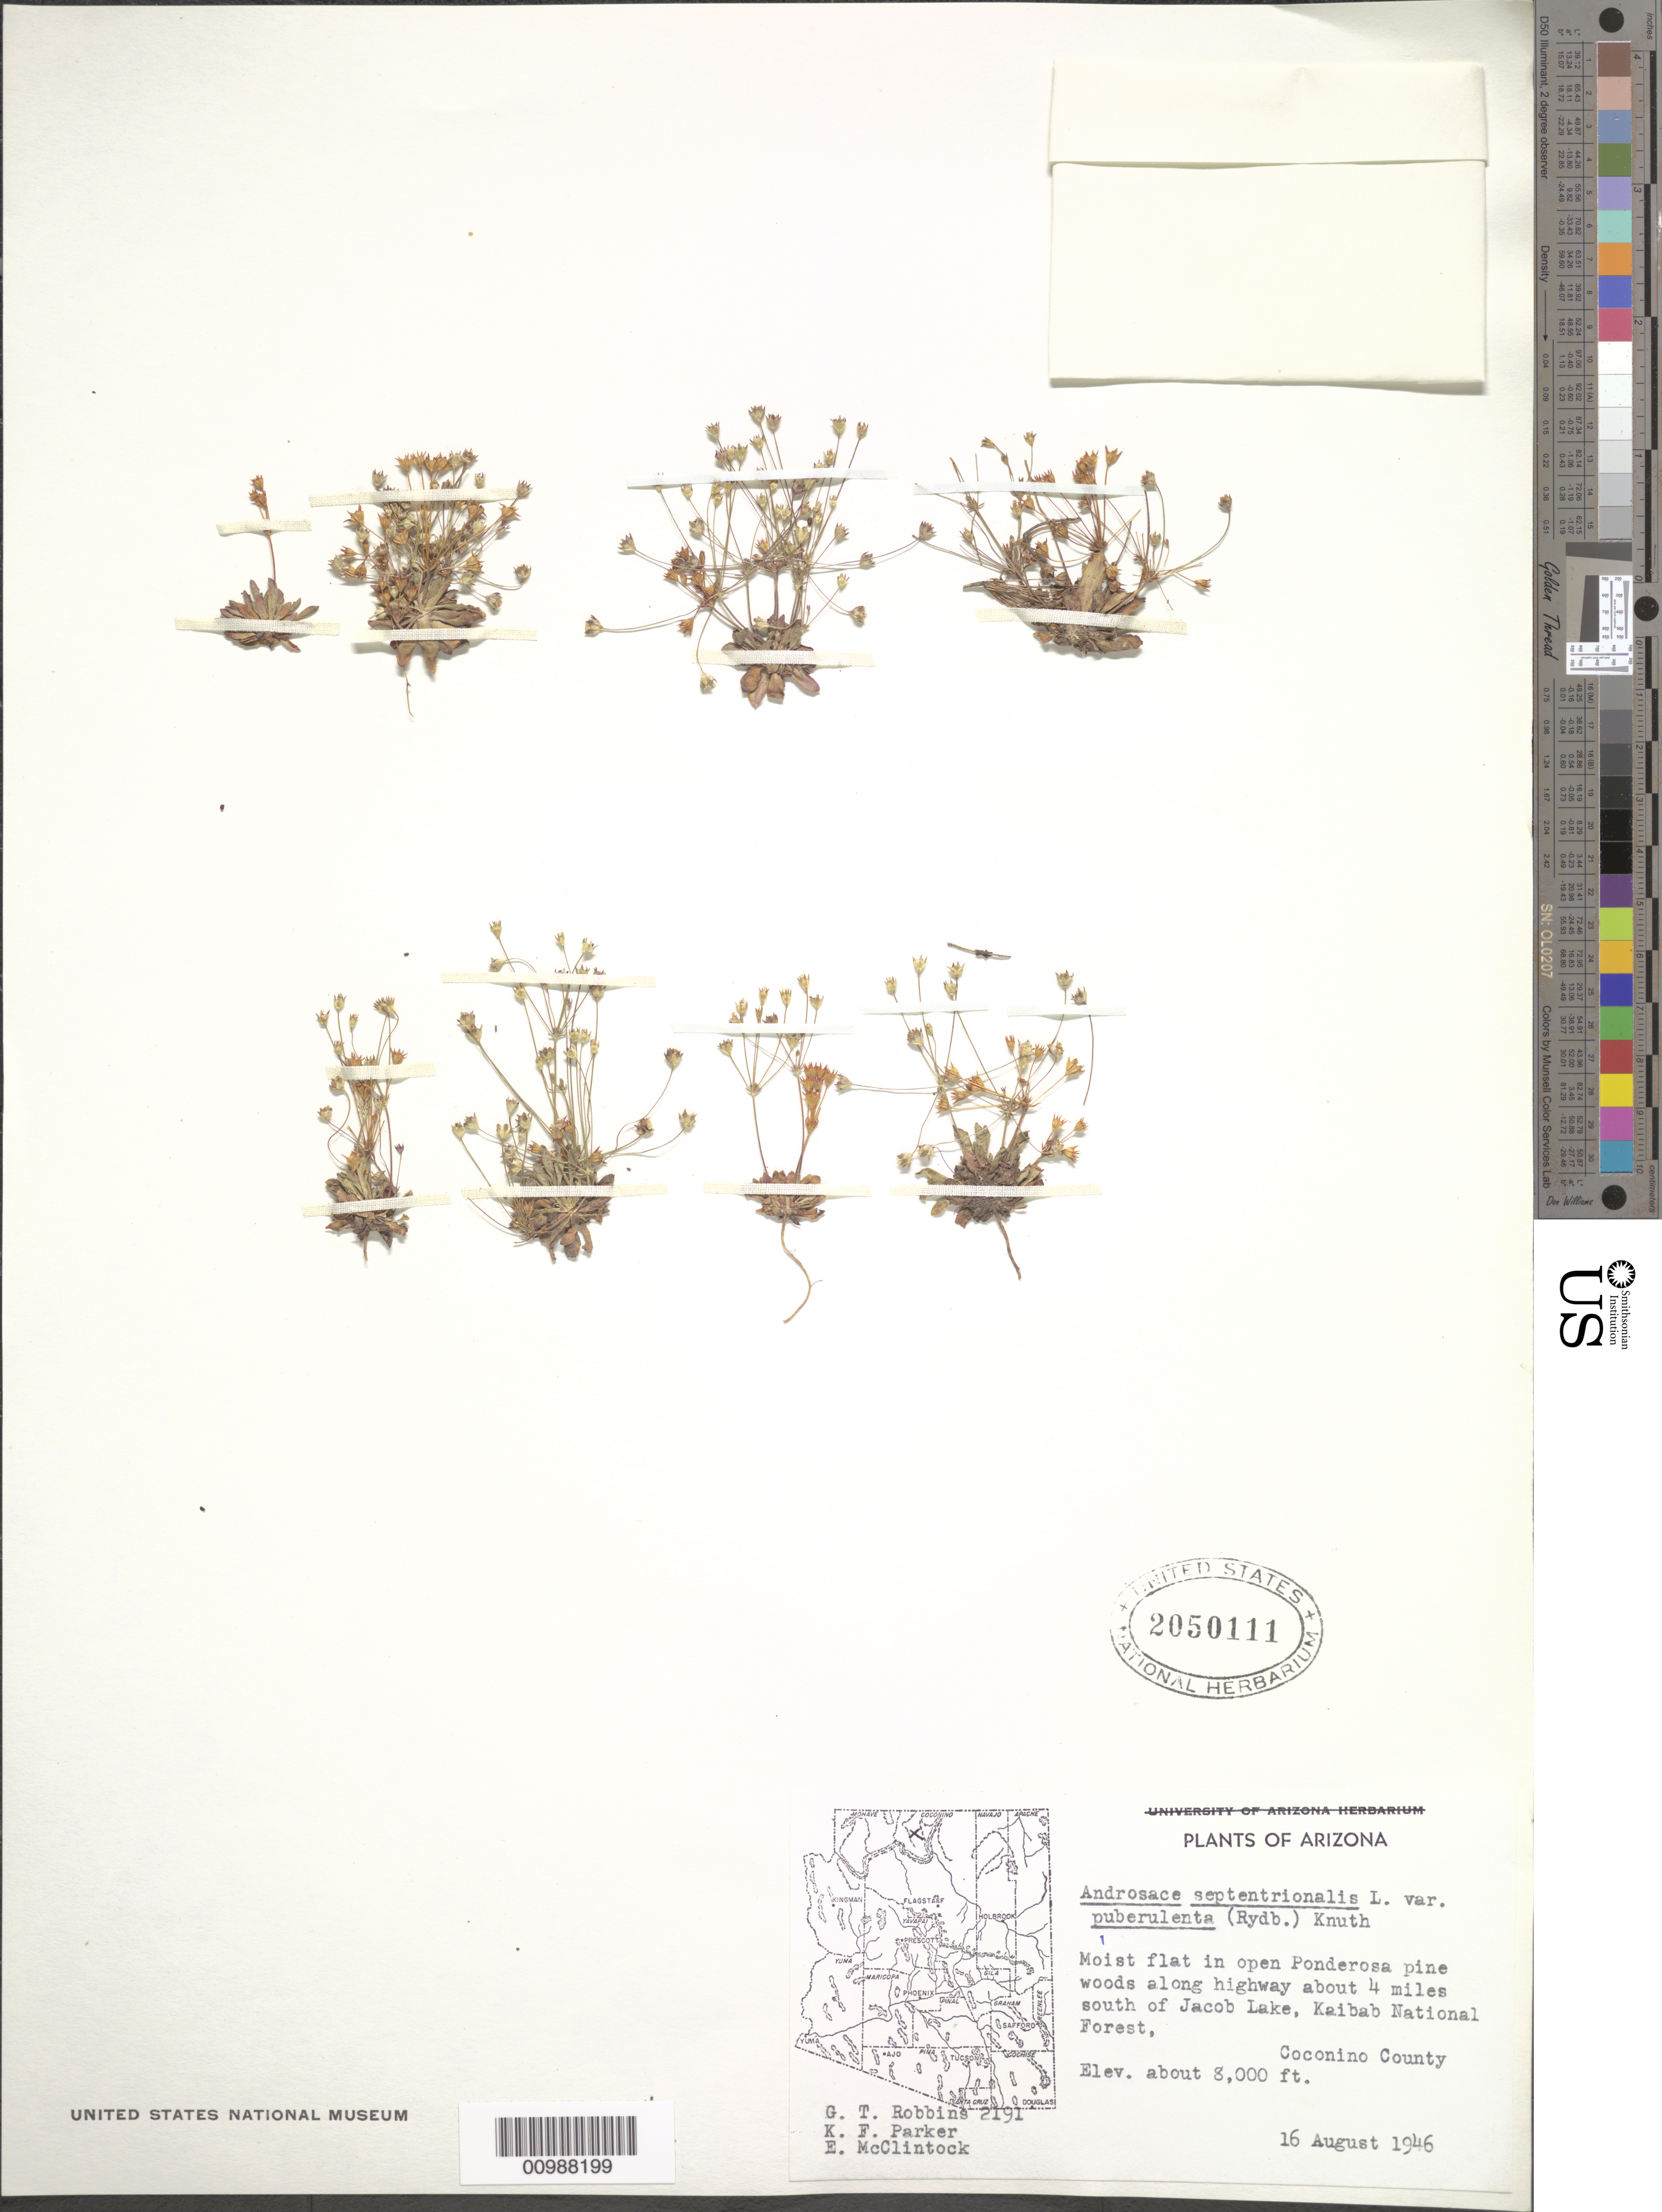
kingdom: Plantae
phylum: Tracheophyta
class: Magnoliopsida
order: Ericales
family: Primulaceae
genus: Androsace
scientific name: Androsace septentrionalis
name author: L.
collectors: G. T. Robbins & K. F. Parker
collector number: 2129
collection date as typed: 16 Aug 1946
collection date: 1946-08-16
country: United States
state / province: Arizona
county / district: Coconino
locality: Moist flat in open Poderosa pine woods along highway about 4 miles south of Jacob Lake, Kaibab National Forest.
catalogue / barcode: US 2050111